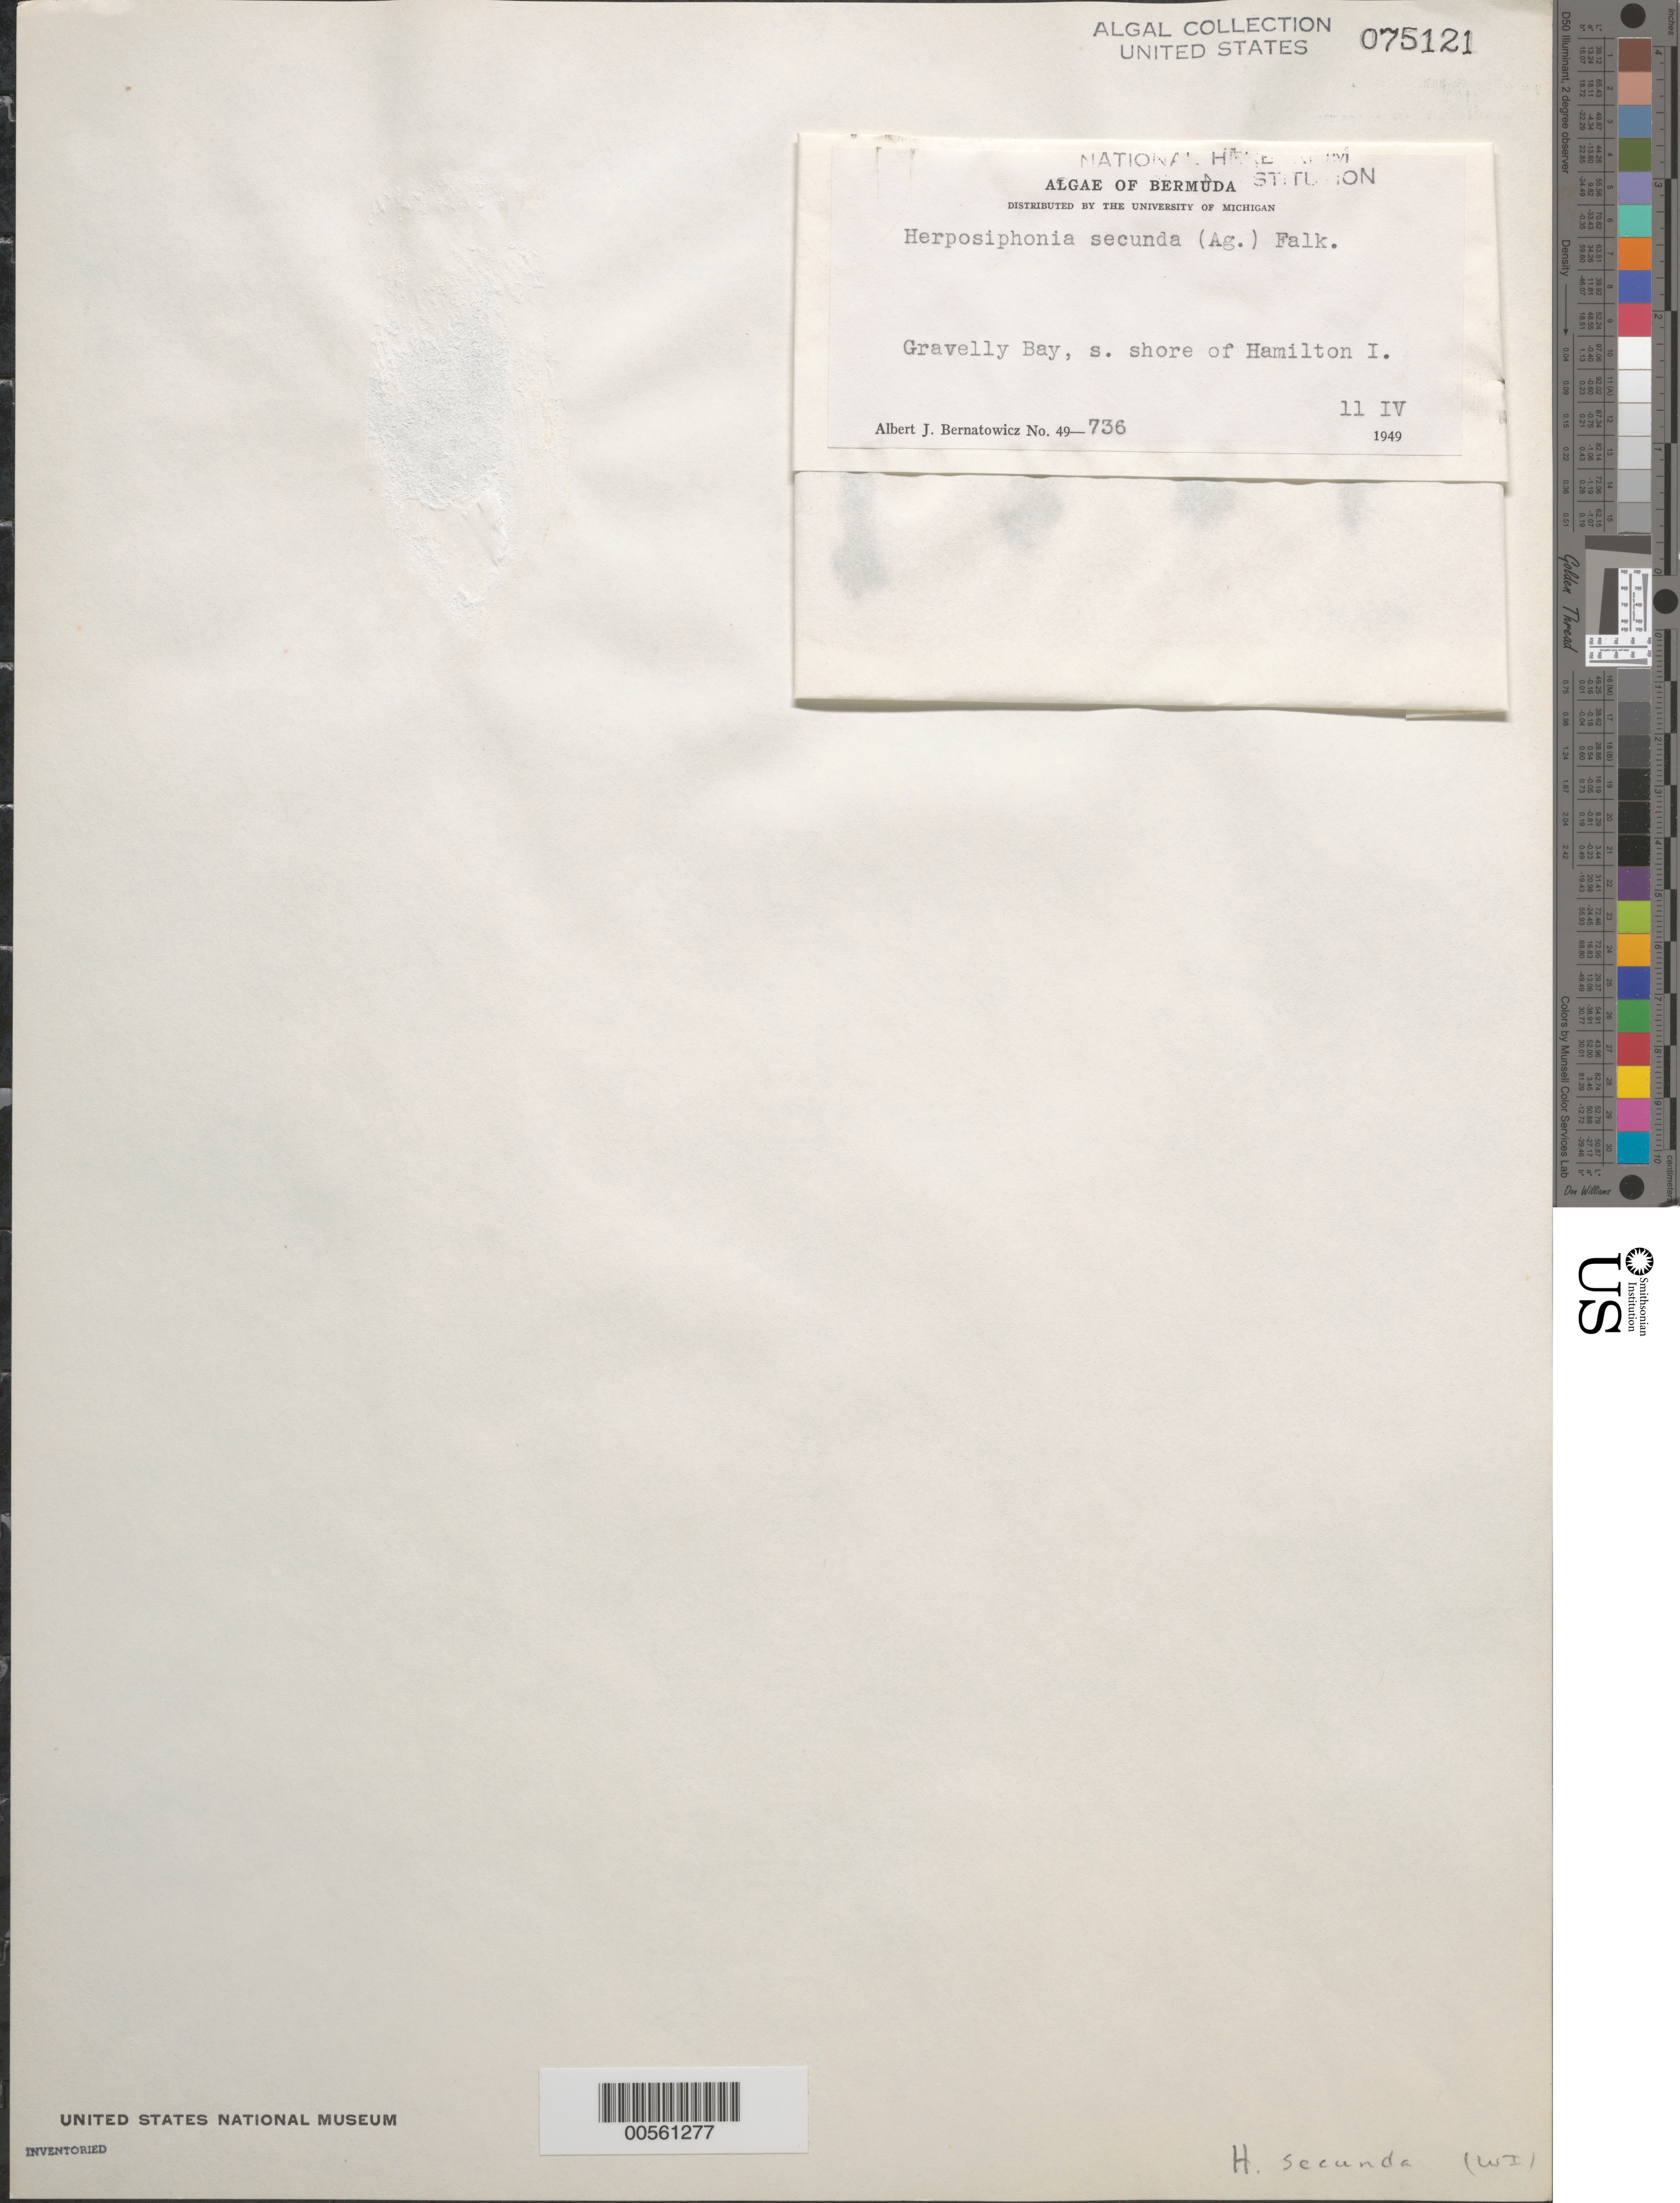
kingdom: Plantae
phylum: Rhodophyta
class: Florideophyceae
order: Ceramiales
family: Rhodomelaceae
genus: Herposiphonia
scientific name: Herposiphonia secunda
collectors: A. Bernatowicz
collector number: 49-736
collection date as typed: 11 Apr 1949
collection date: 1949-04-11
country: Bermuda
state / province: Smithʼs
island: Bermuda Island (Hamilton Island)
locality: Gravelly Bay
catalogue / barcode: US 75121